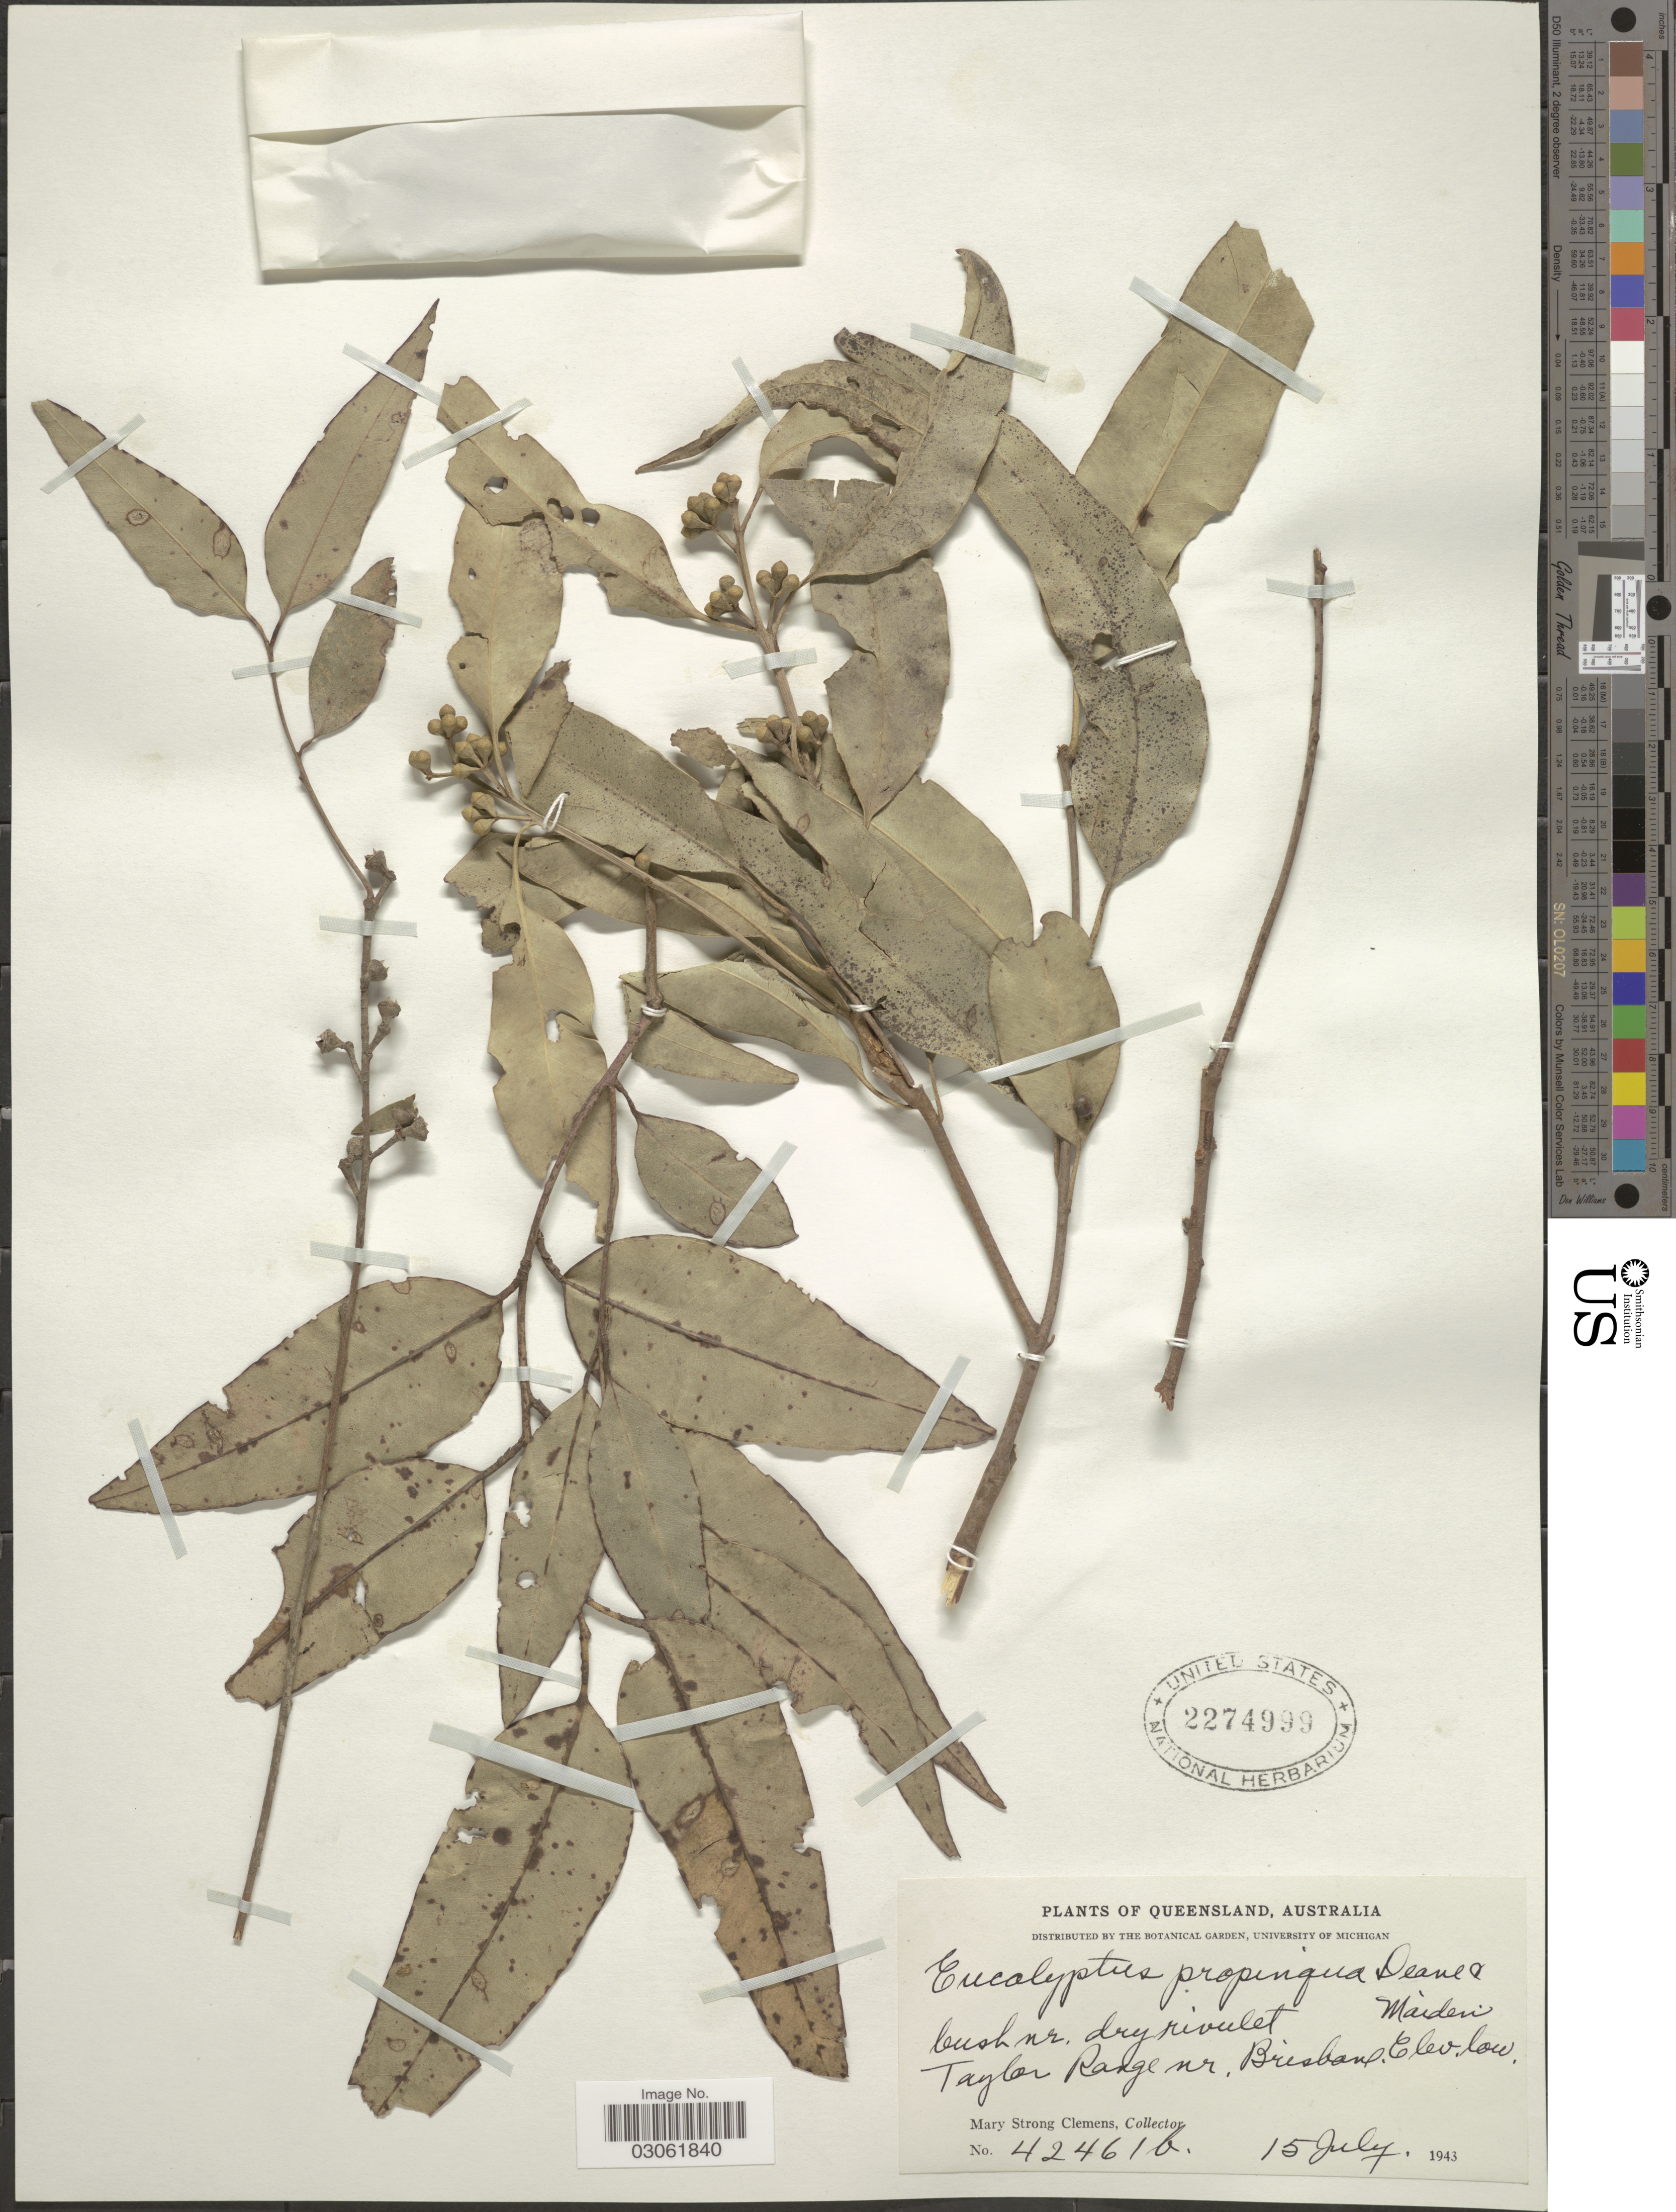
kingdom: Plantae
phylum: Tracheophyta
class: Magnoliopsida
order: Myrtales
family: Myrtaceae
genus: Eucalyptus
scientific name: Eucalyptus propinqua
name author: H. Deane & Maiden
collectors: M. S. Clemens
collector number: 42461b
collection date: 1943-07-15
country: Australia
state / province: Queensland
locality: Taylor Range nr. Brisbane.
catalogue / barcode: US 2274999